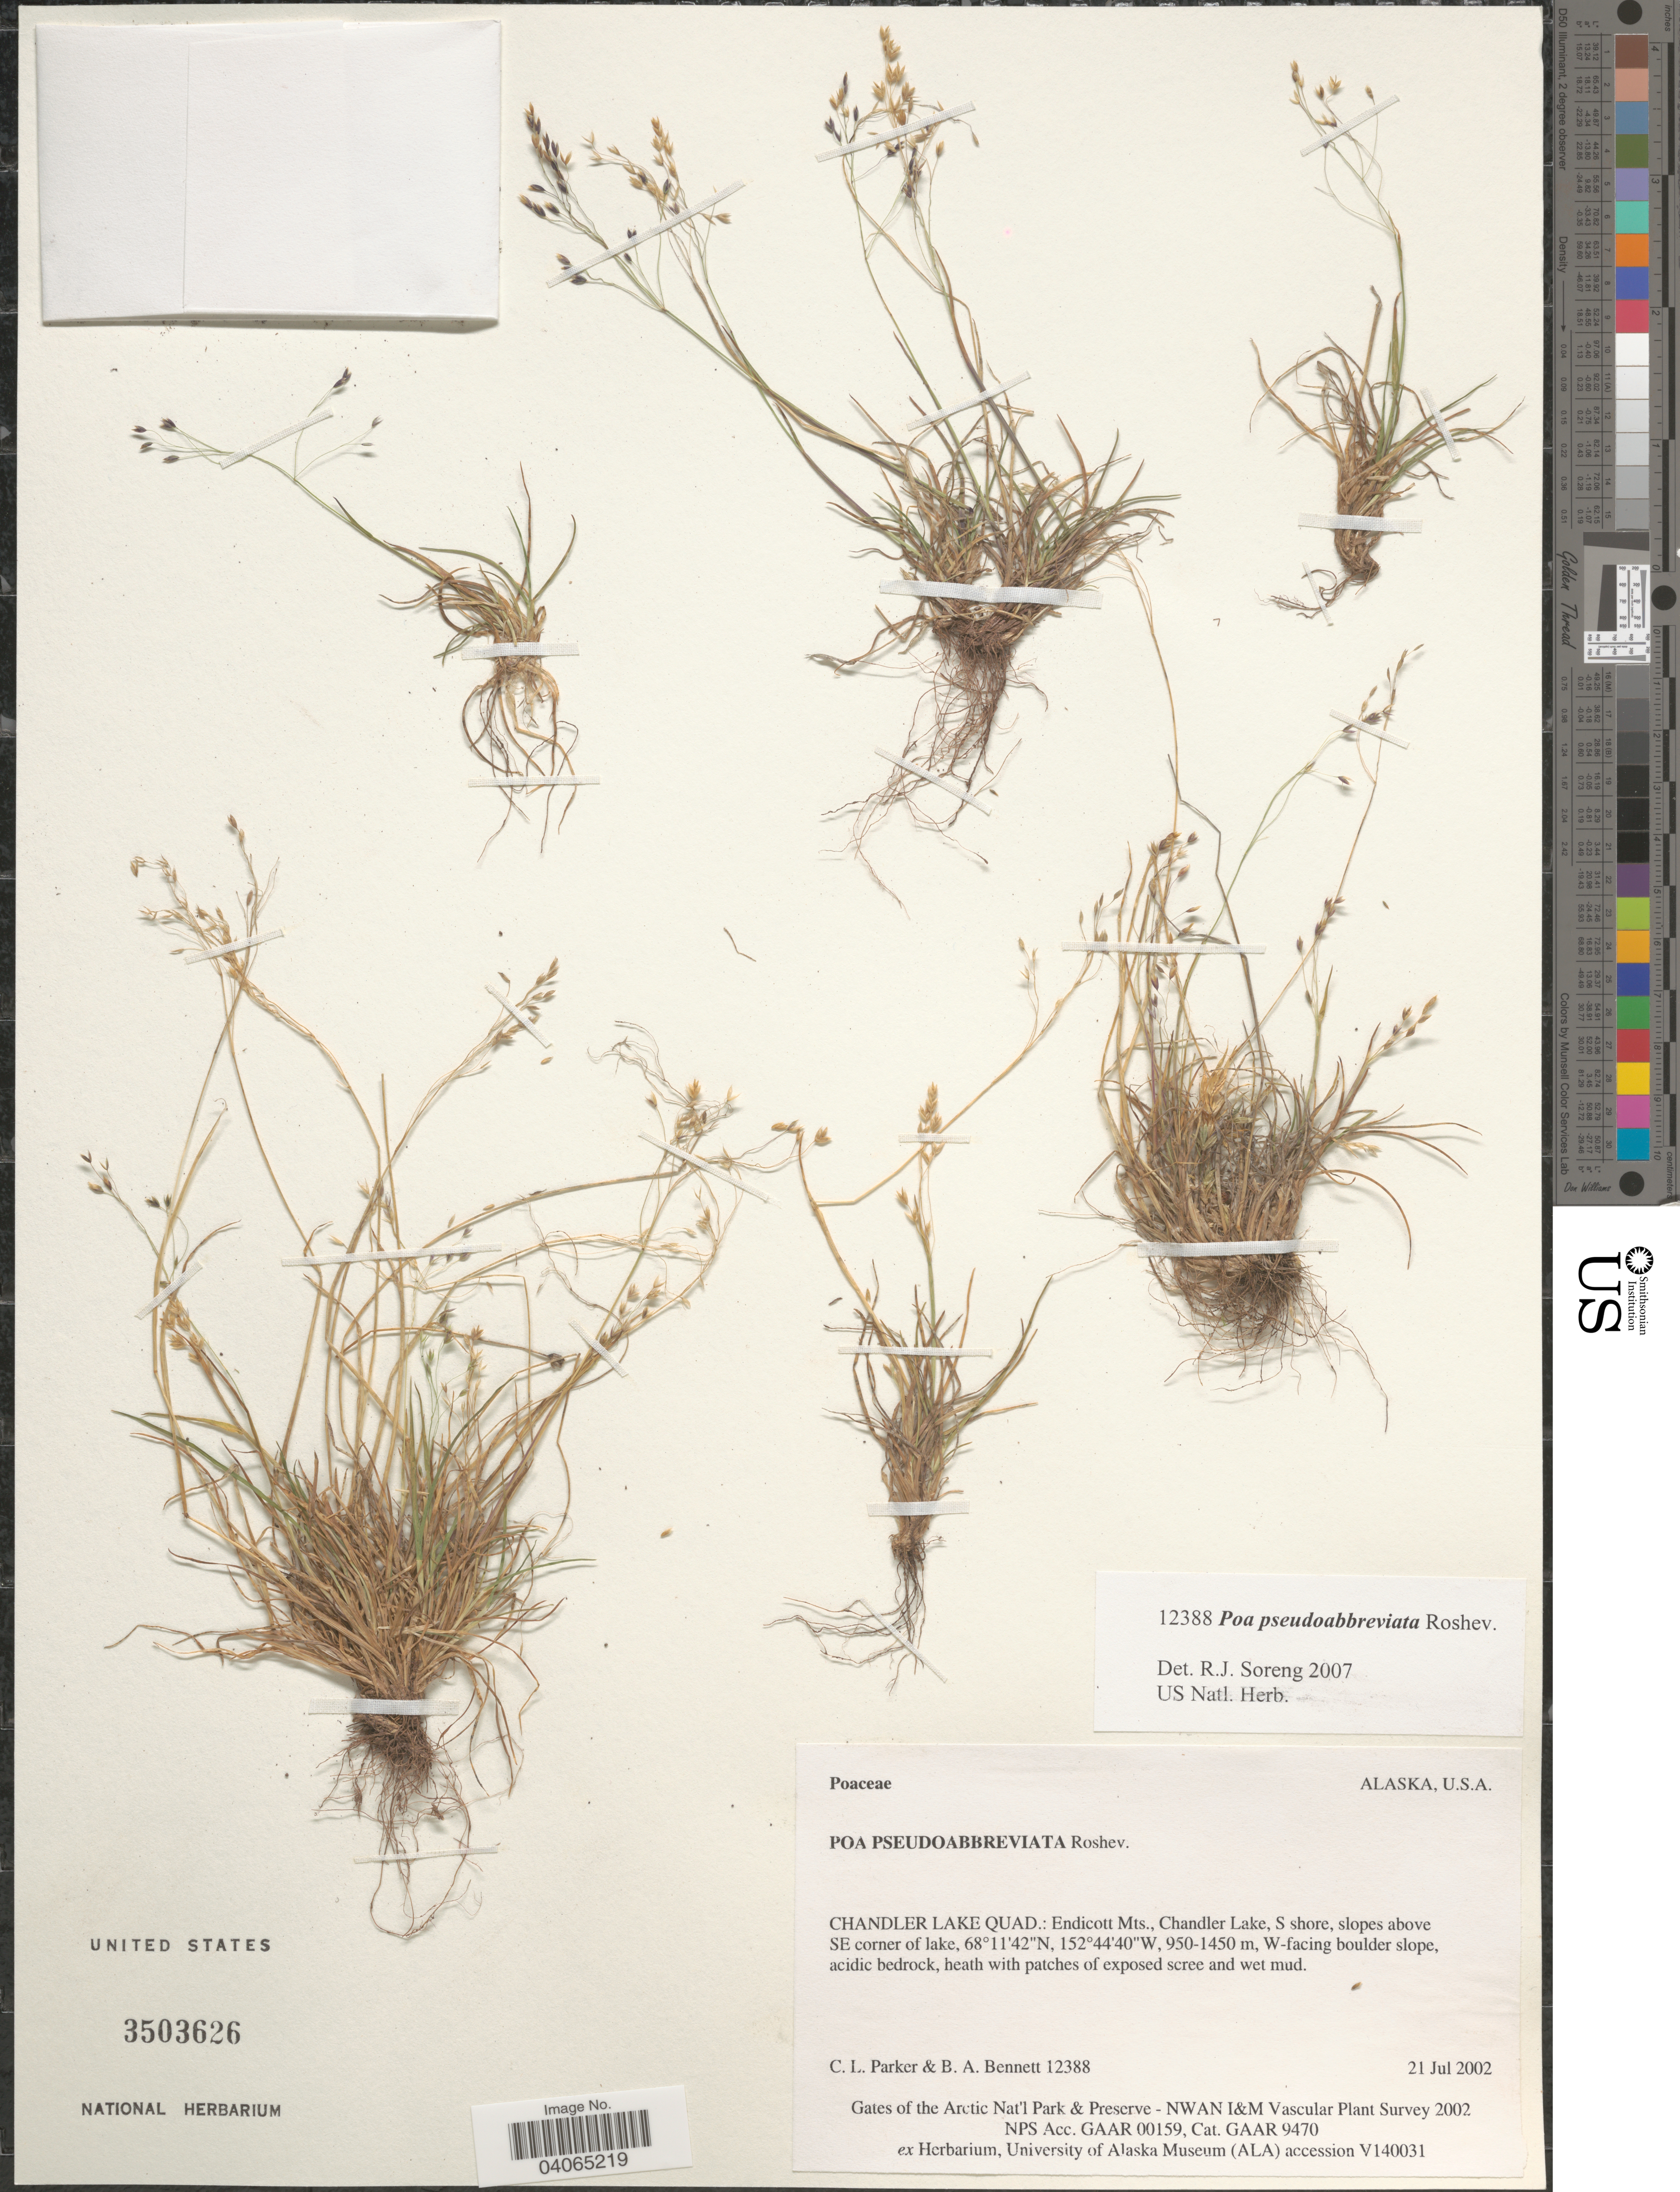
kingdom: Plantae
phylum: Tracheophyta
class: Liliopsida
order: Poales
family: Poaceae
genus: Poa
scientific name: Poa pseudoabbreviata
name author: Roshev.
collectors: C. L. Parker & B. A. Bennett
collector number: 12388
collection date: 2002-07-21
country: United States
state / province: Alaska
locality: Chandler Lake Quad.: Endicott Mts., Chandler Lake, S shore, slopes above SE corner of lake, W-facing boulder slope.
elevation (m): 950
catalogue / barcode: US 3503626